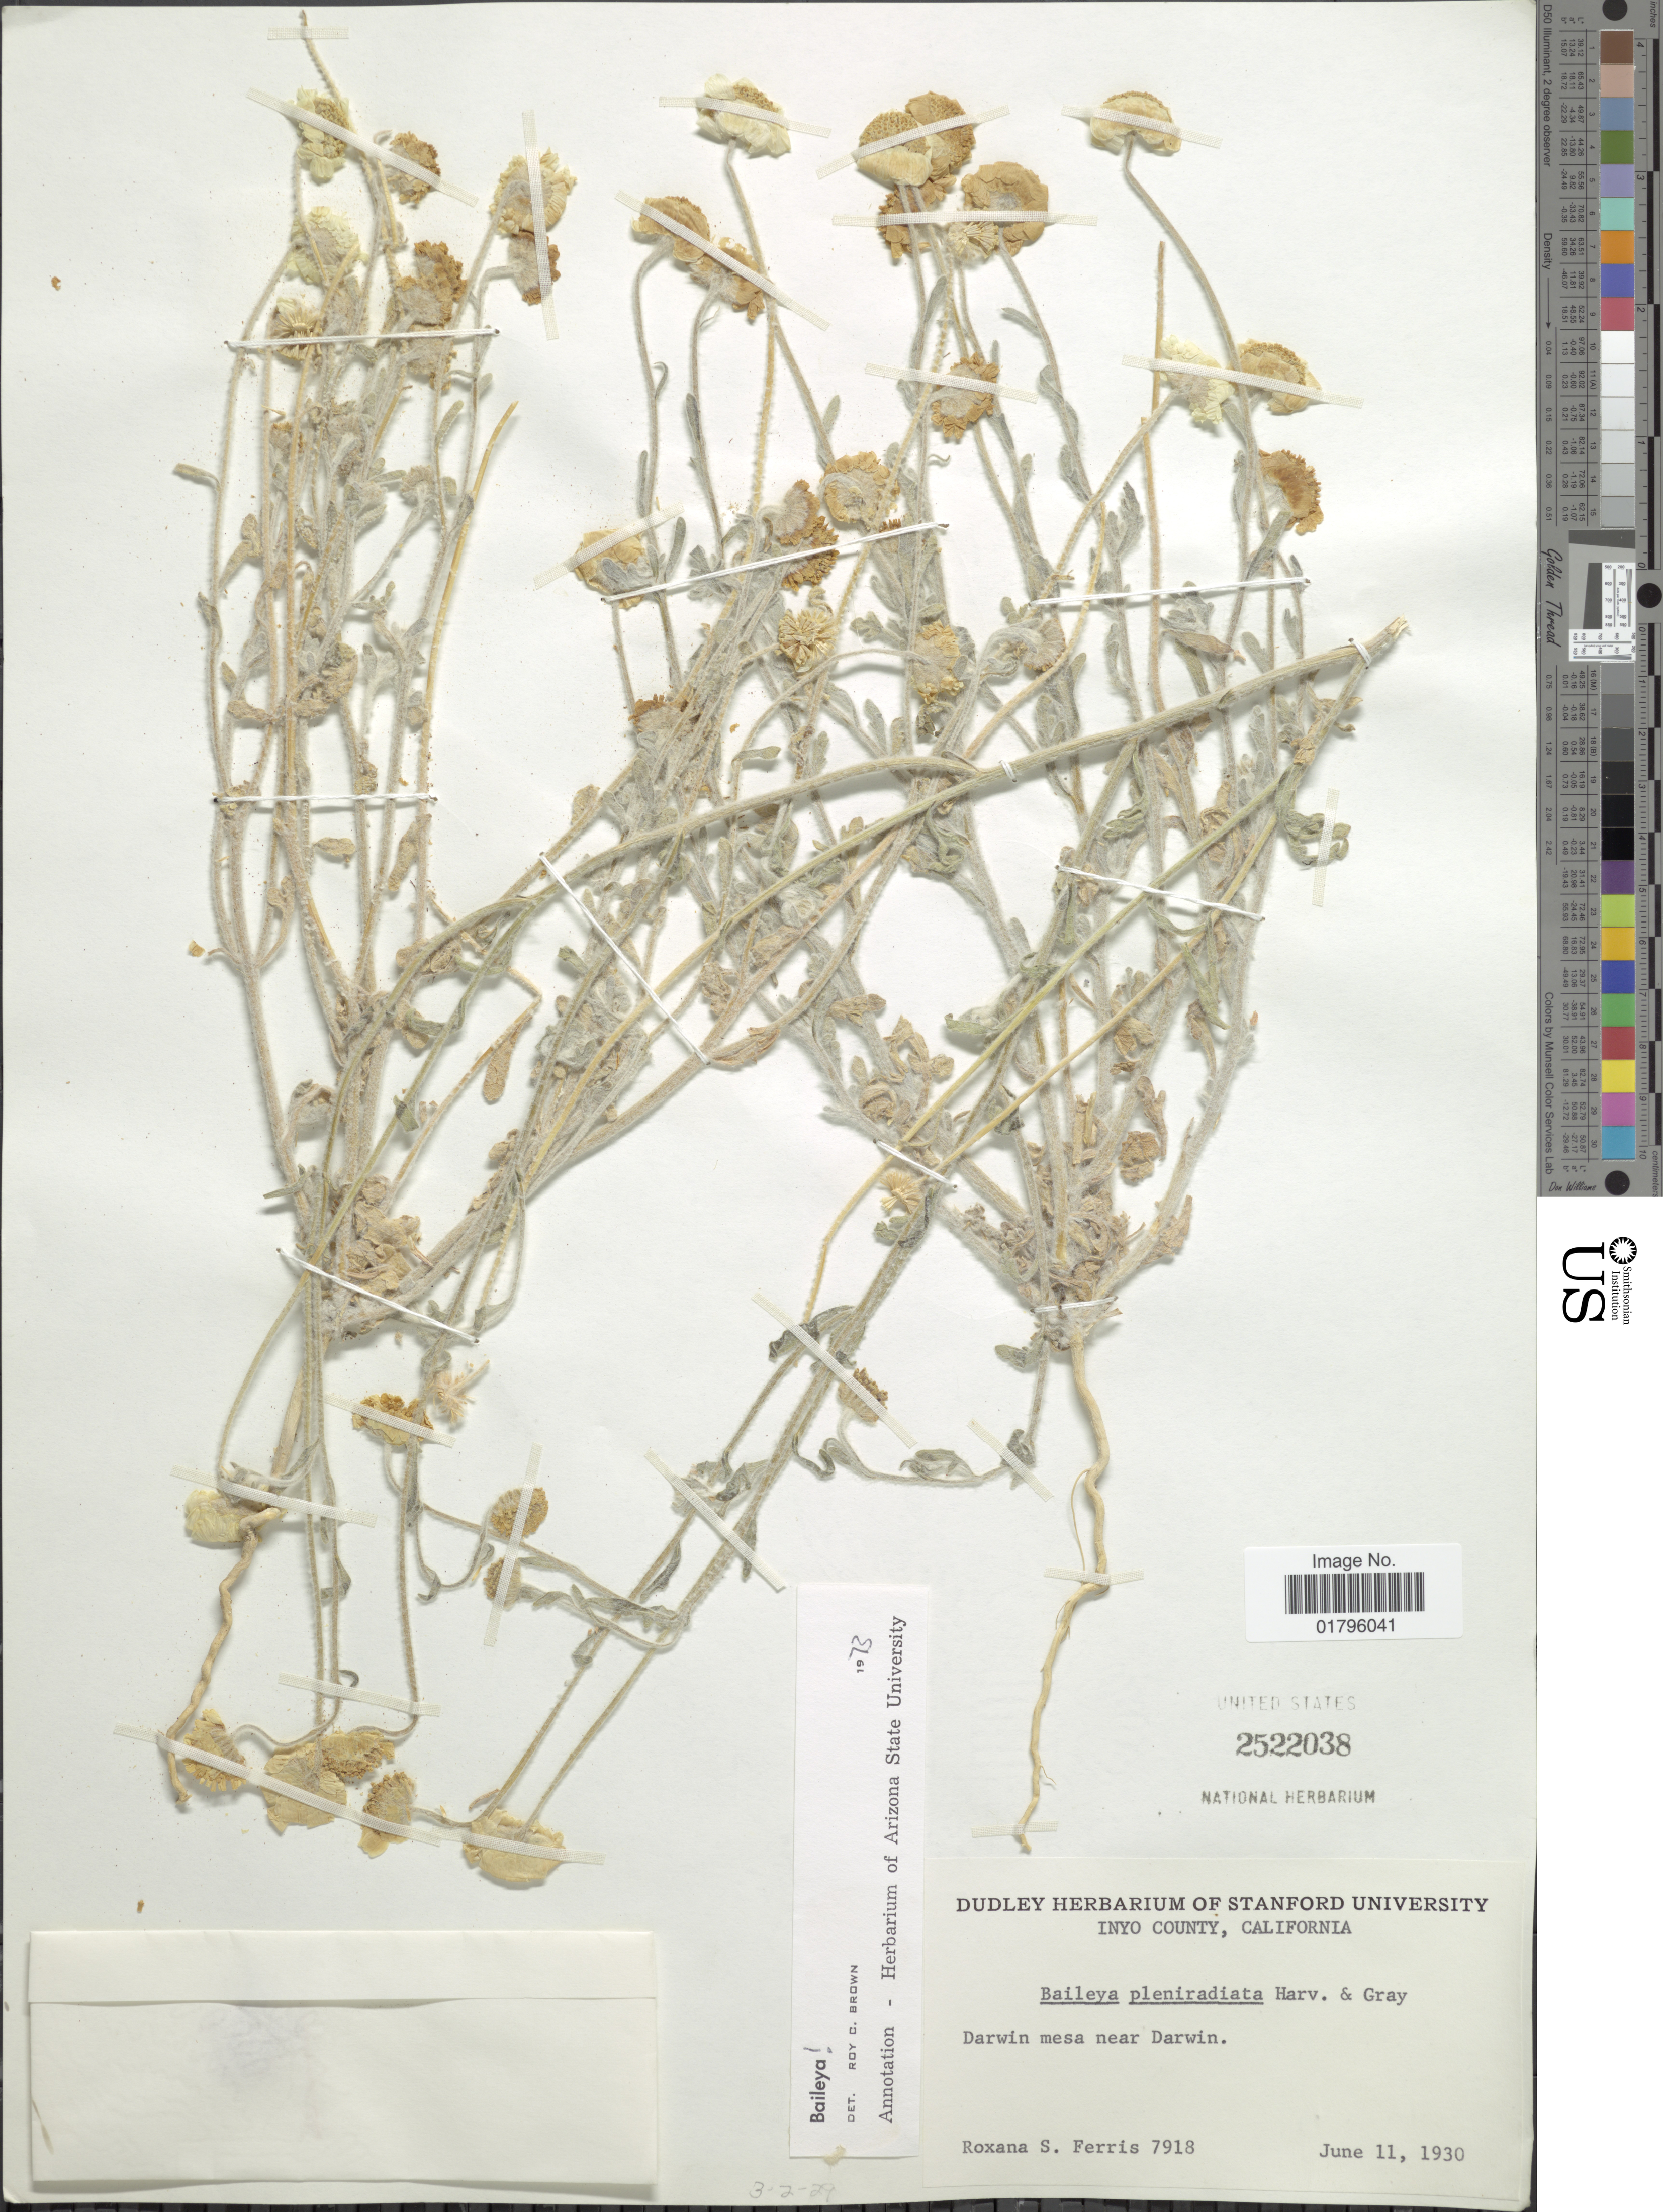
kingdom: Plantae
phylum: Tracheophyta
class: Magnoliopsida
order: Asterales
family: Asteraceae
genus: Baileya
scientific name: Baileya pleniradiata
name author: Harv. & A. Gray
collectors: R. S. Ferris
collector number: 7918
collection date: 1930-06-11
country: United States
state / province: California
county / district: Inyo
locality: Inyo county, California. Darwin mesa near Darwin.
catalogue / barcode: US 2522038